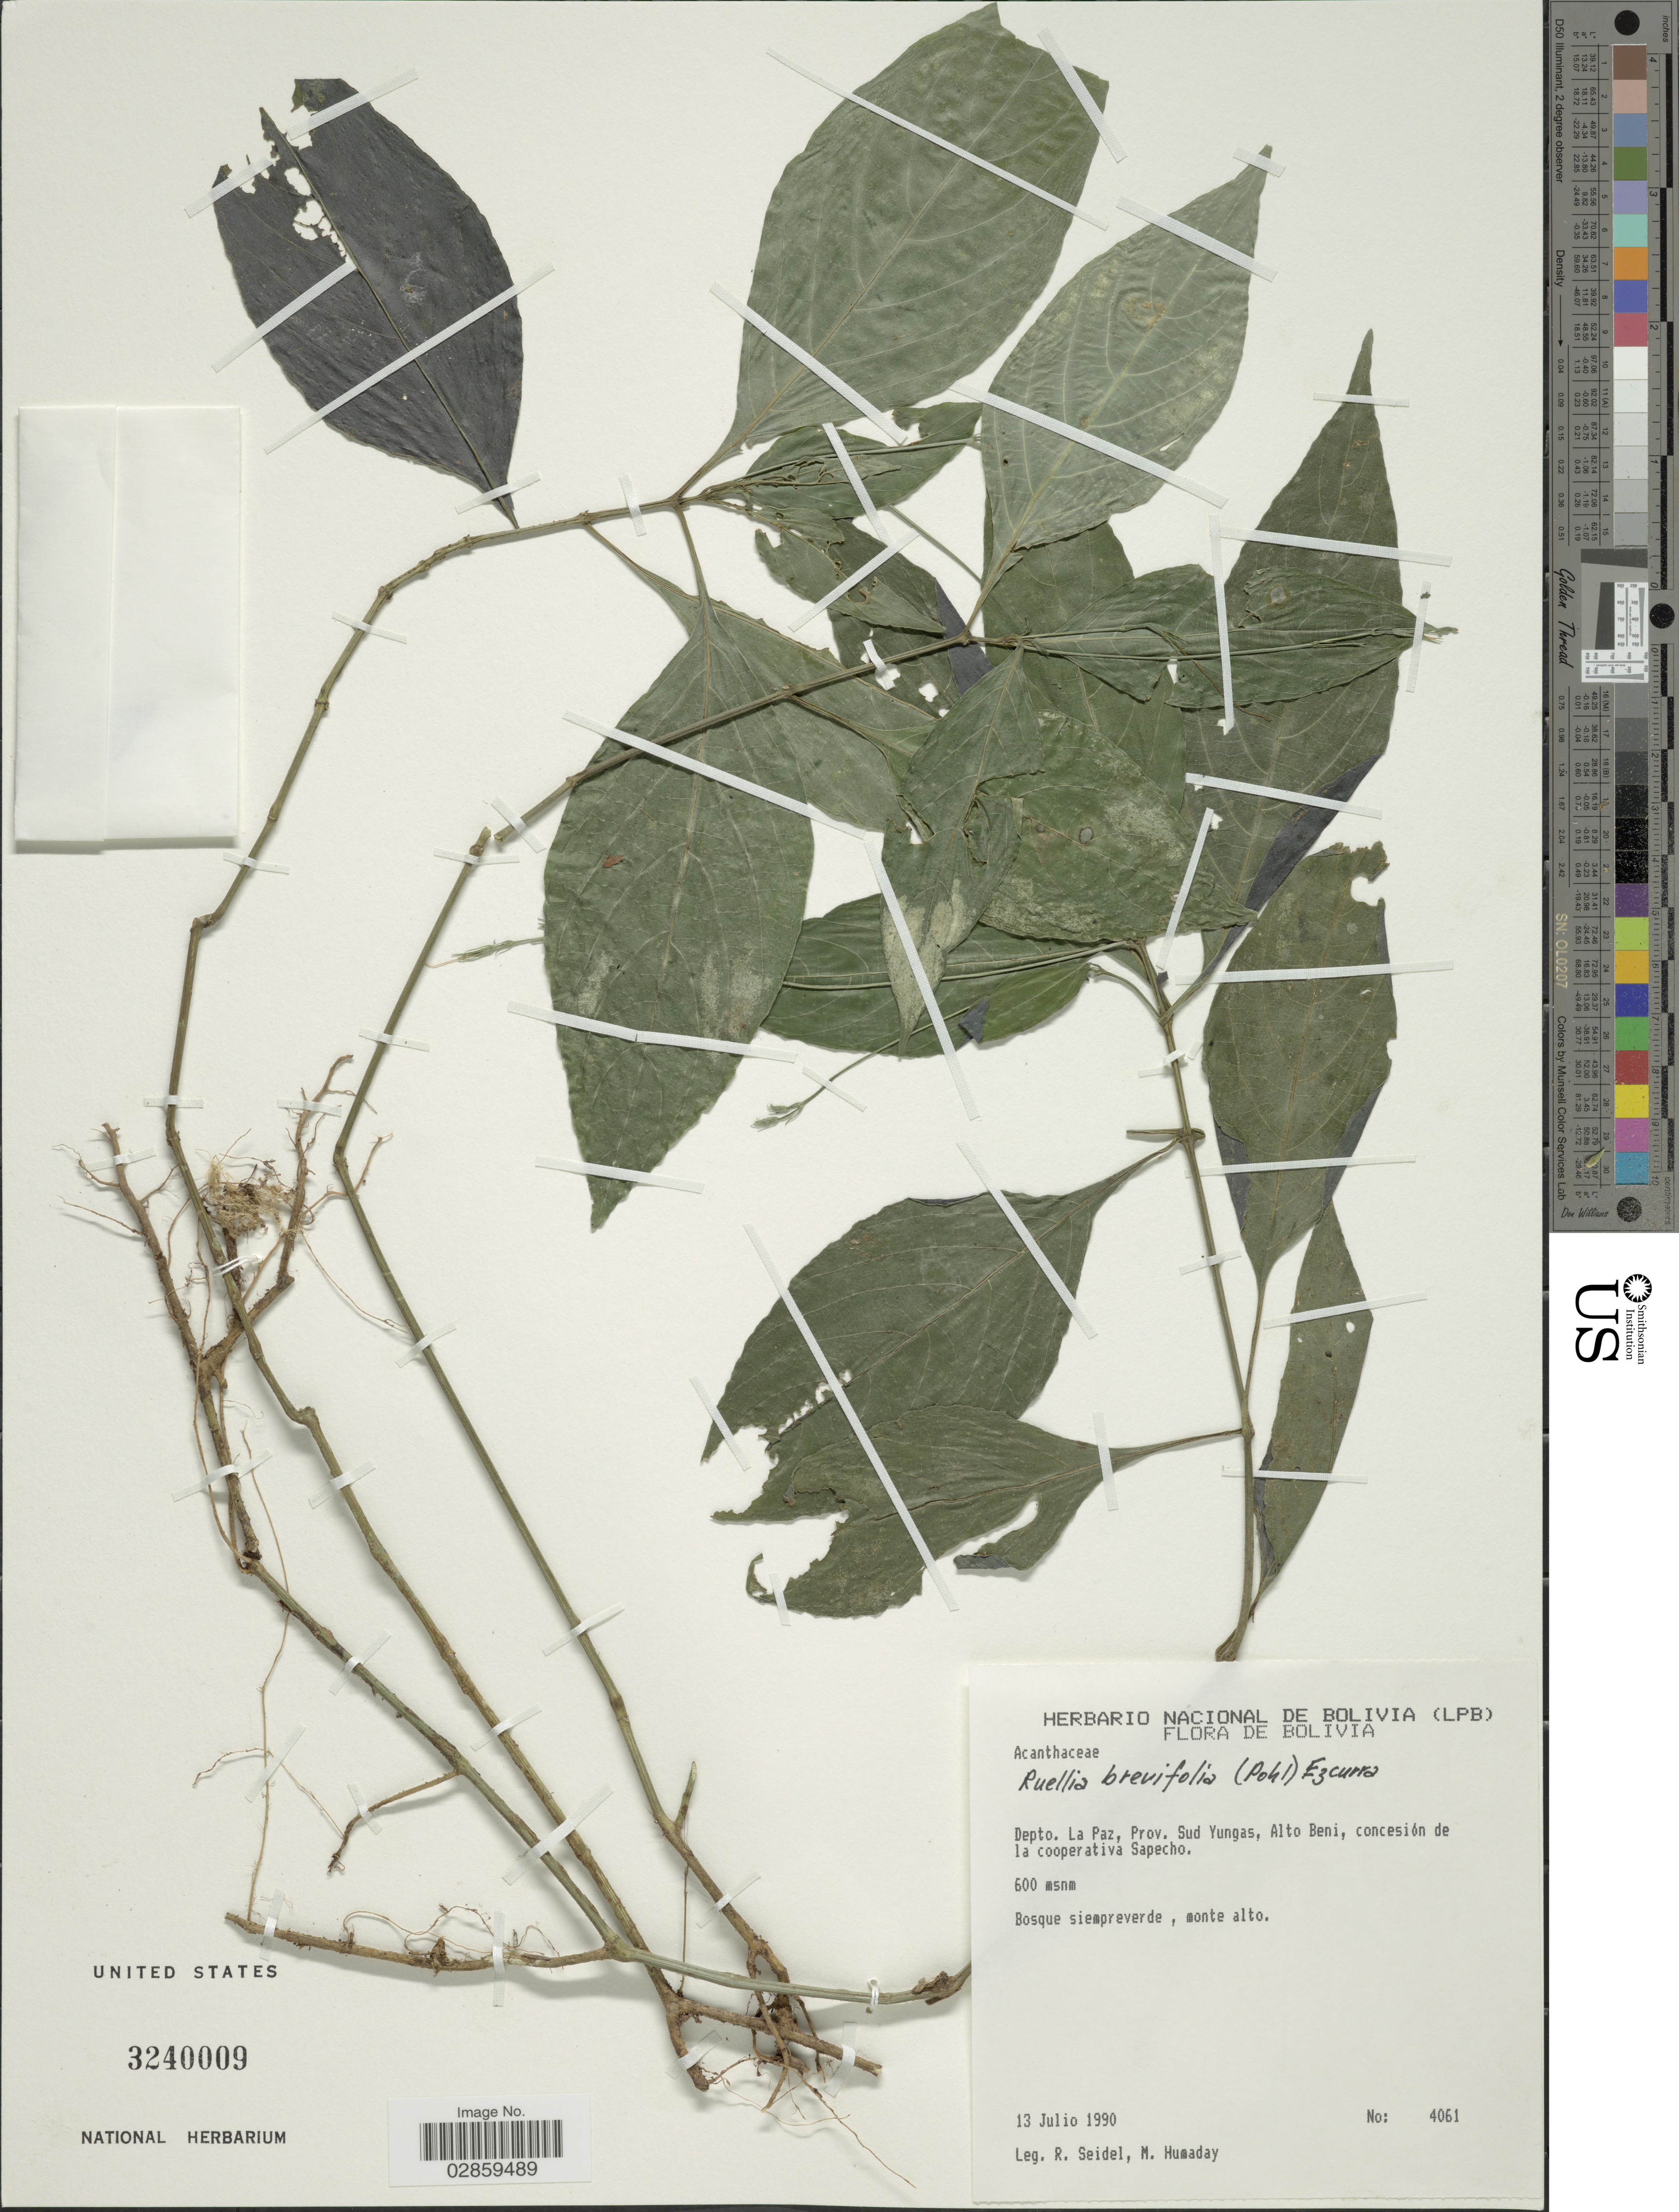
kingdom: Plantae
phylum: Tracheophyta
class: Magnoliopsida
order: Lamiales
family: Acanthaceae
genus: Ruellia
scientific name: Ruellia brevifolia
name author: (Pohl) C. Ezcurra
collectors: R. Seidel & M. Humaday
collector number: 4061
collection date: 1990-07-13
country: Bolivia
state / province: La Paz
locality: Depto. La Paz, Prov. Sud Yungas, Alto Beni, concesión de la cooperativa Sapecho.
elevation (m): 600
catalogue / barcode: US 3240009